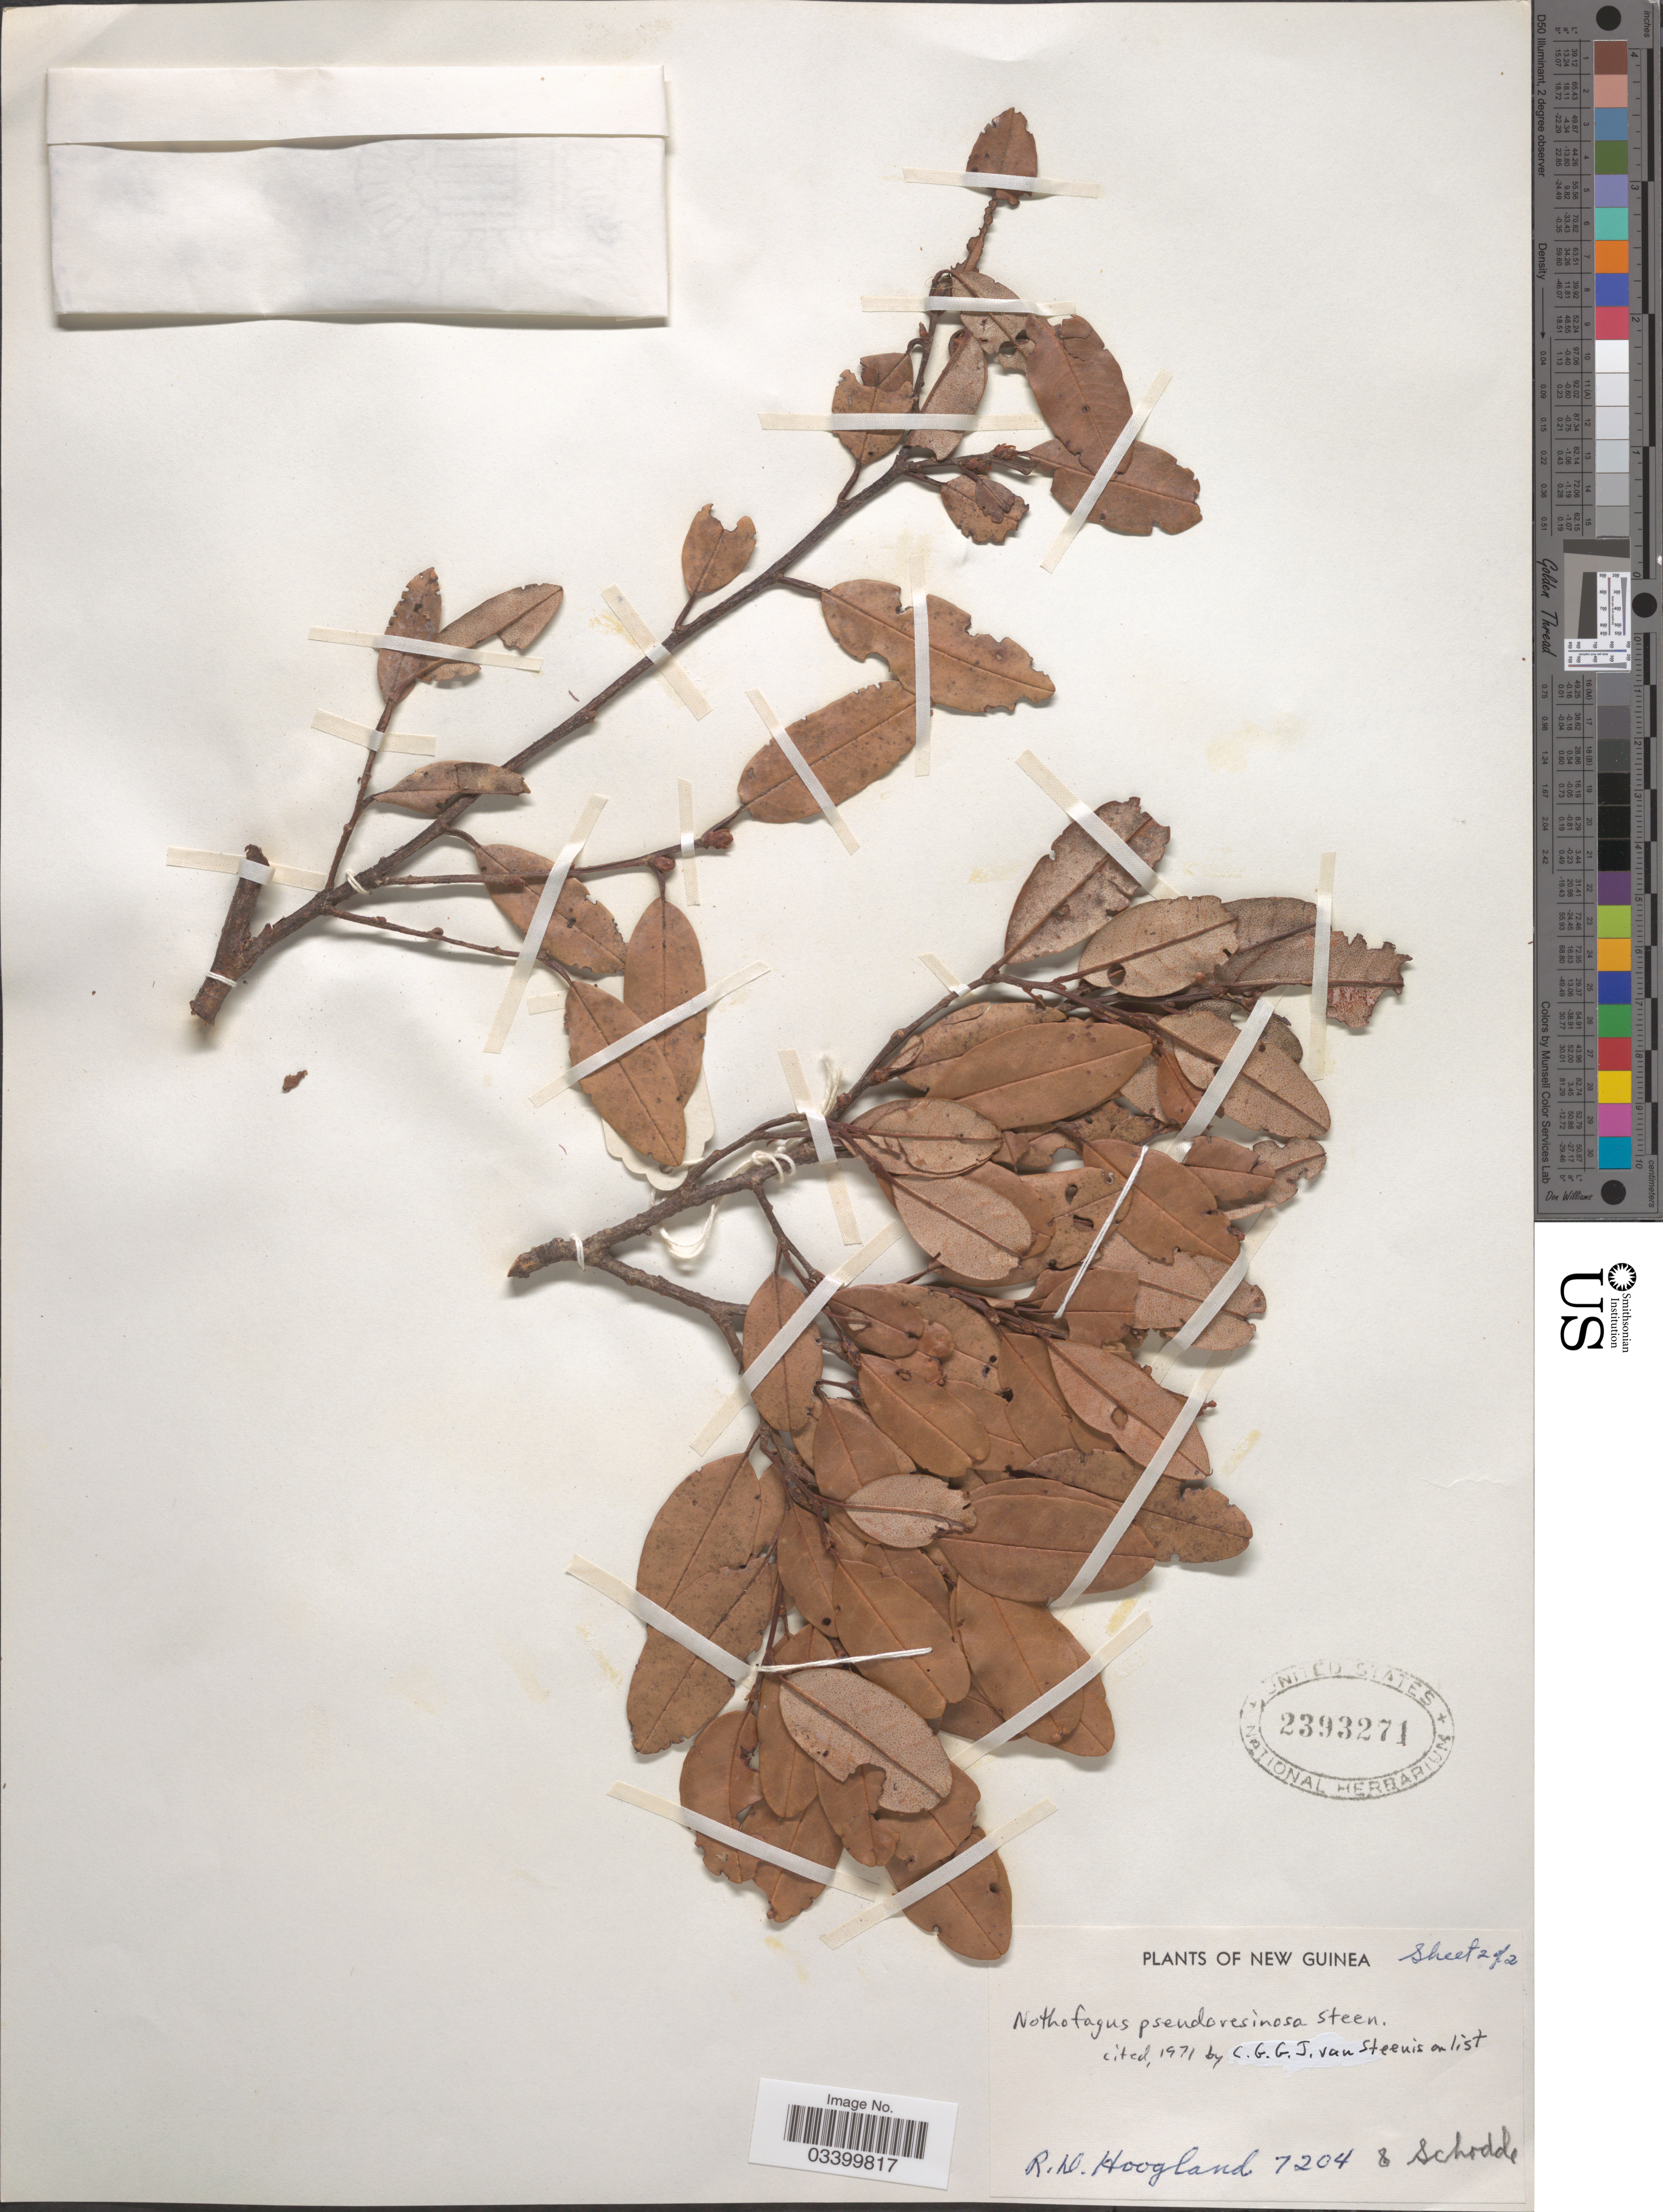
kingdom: Plantae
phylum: Tracheophyta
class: Magnoliopsida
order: Fagales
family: Nothofagaceae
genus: Nothofagus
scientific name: Nothofagus pseudoresinosa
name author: Steenis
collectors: R. D. Hoogland & Schodde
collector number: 7204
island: New Guinea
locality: New Guinea.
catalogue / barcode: US 2393271